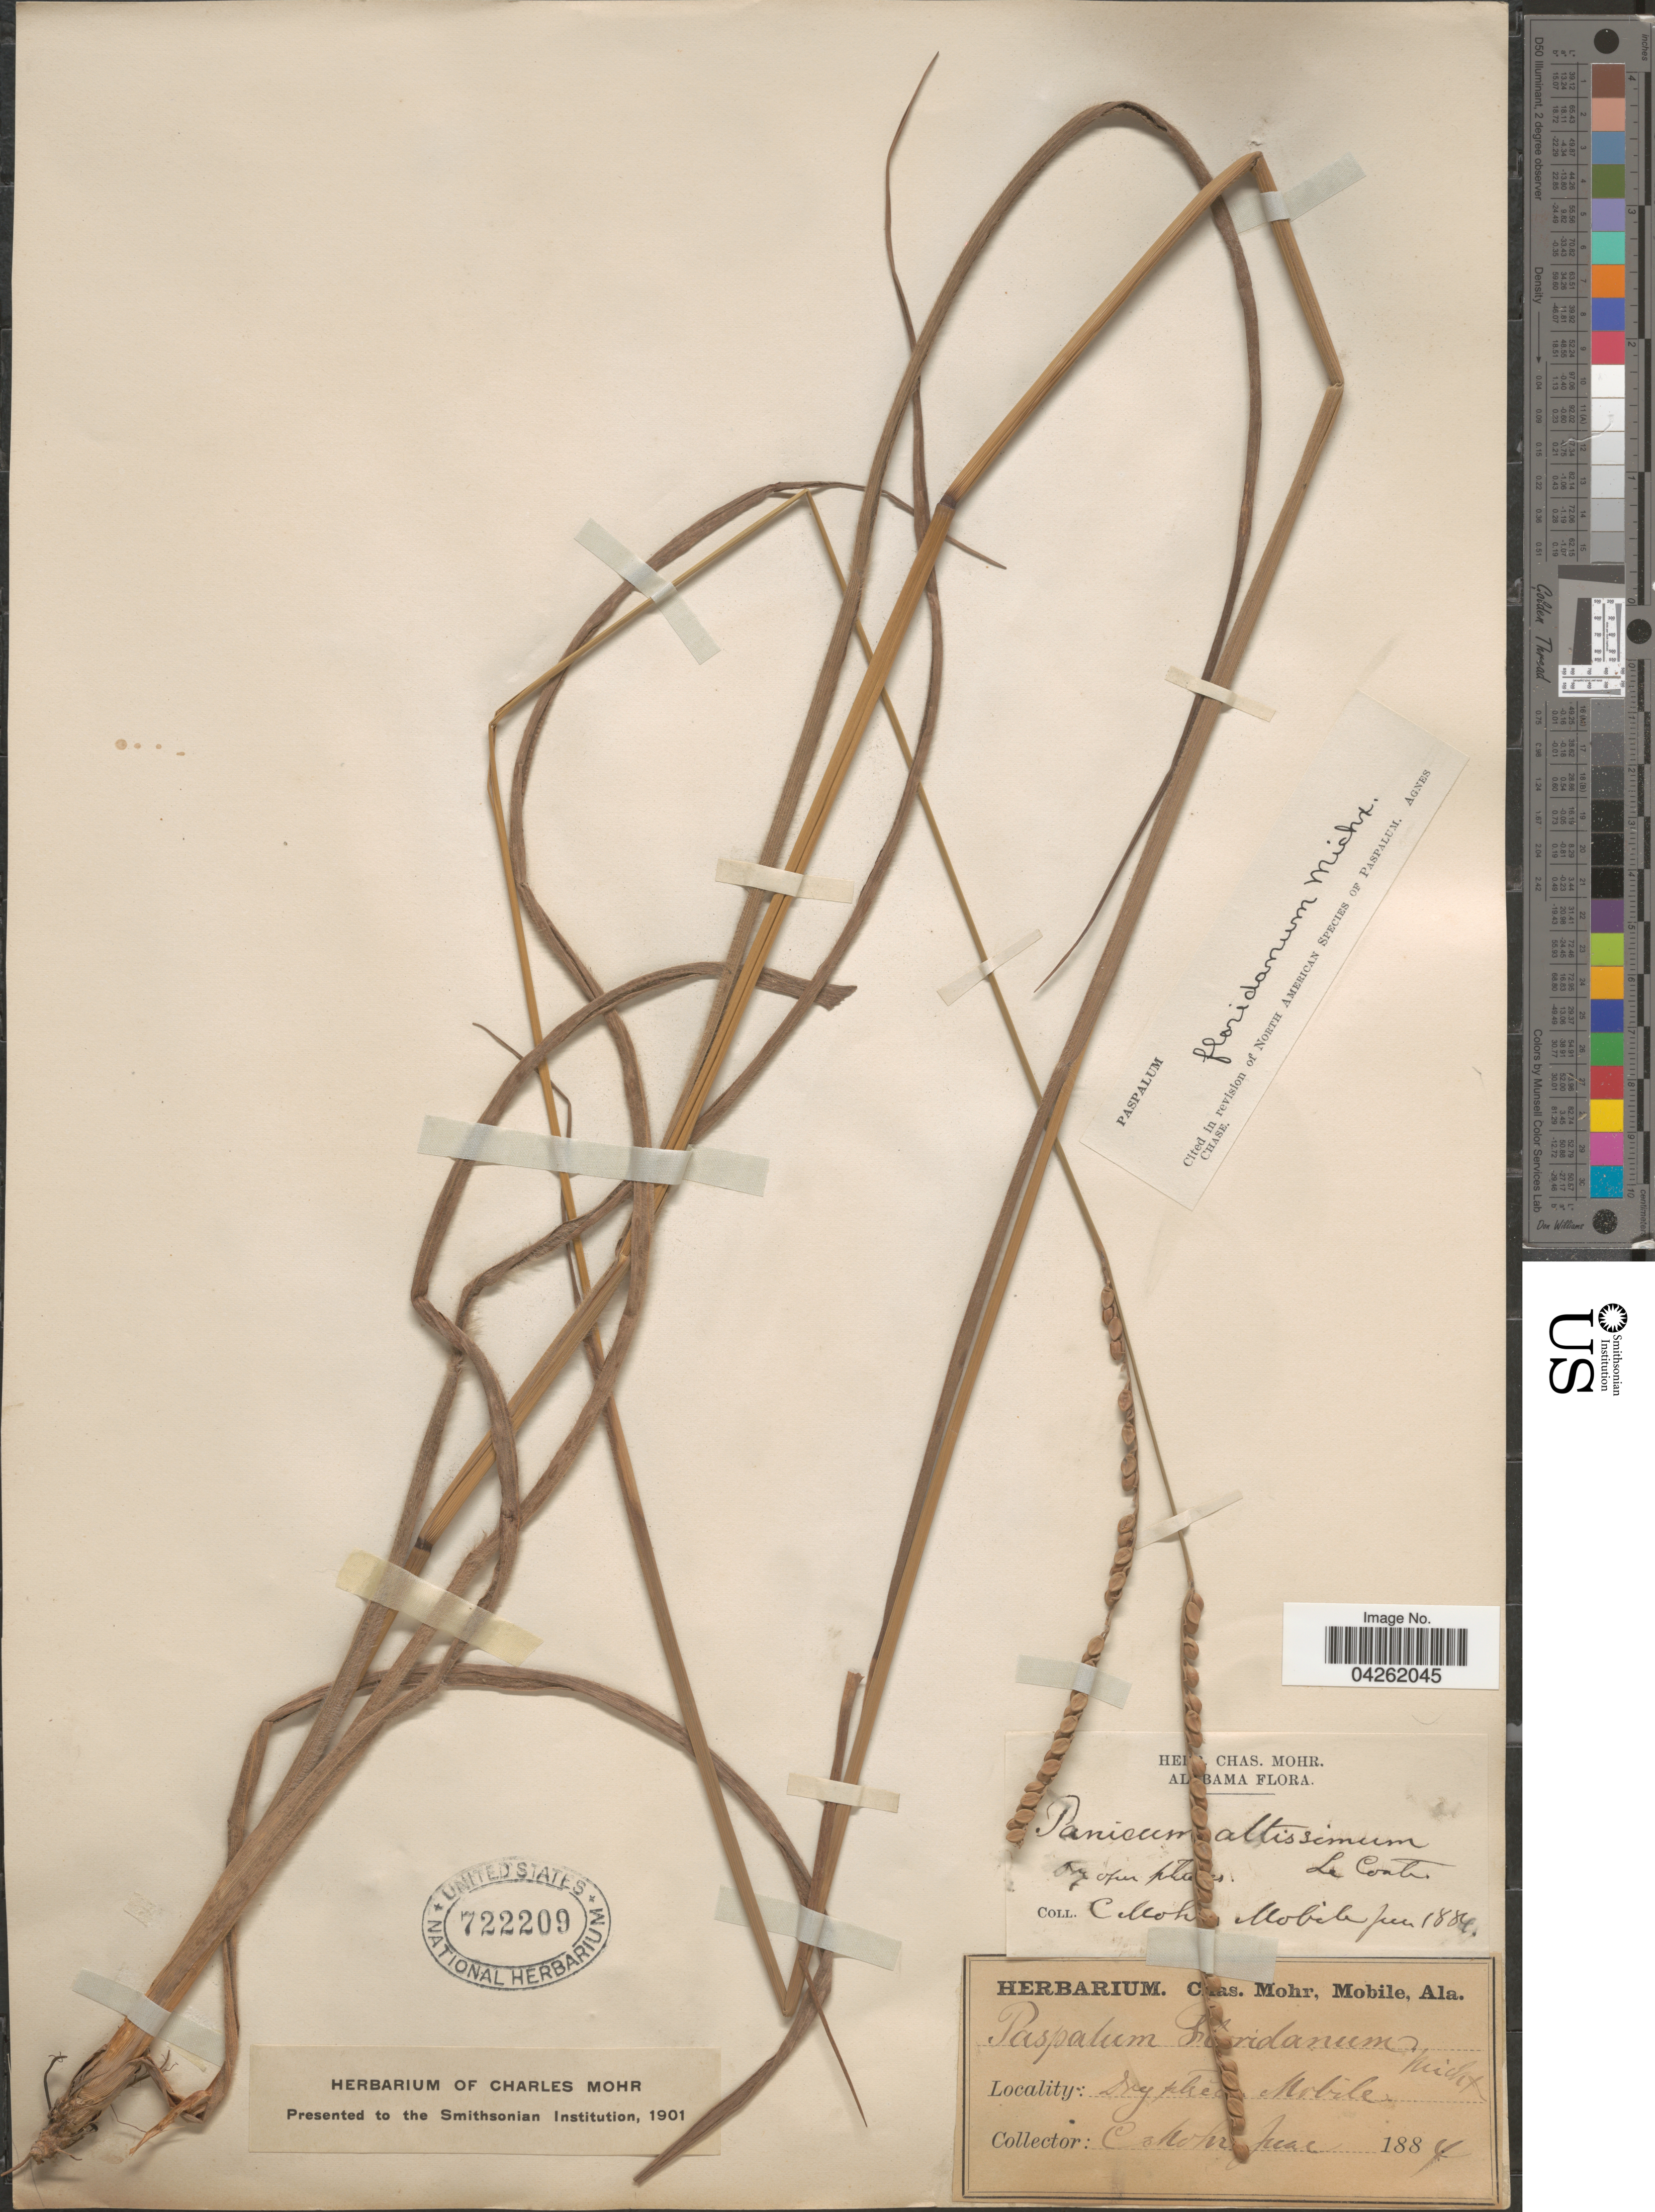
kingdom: Plantae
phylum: Tracheophyta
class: Liliopsida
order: Poales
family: Poaceae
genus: Paspalum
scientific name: Paspalum floridanum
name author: Michx.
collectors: Mohr, C. T. (herbarium)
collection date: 1884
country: United States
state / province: Alabama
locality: Mobile.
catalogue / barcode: US 722209